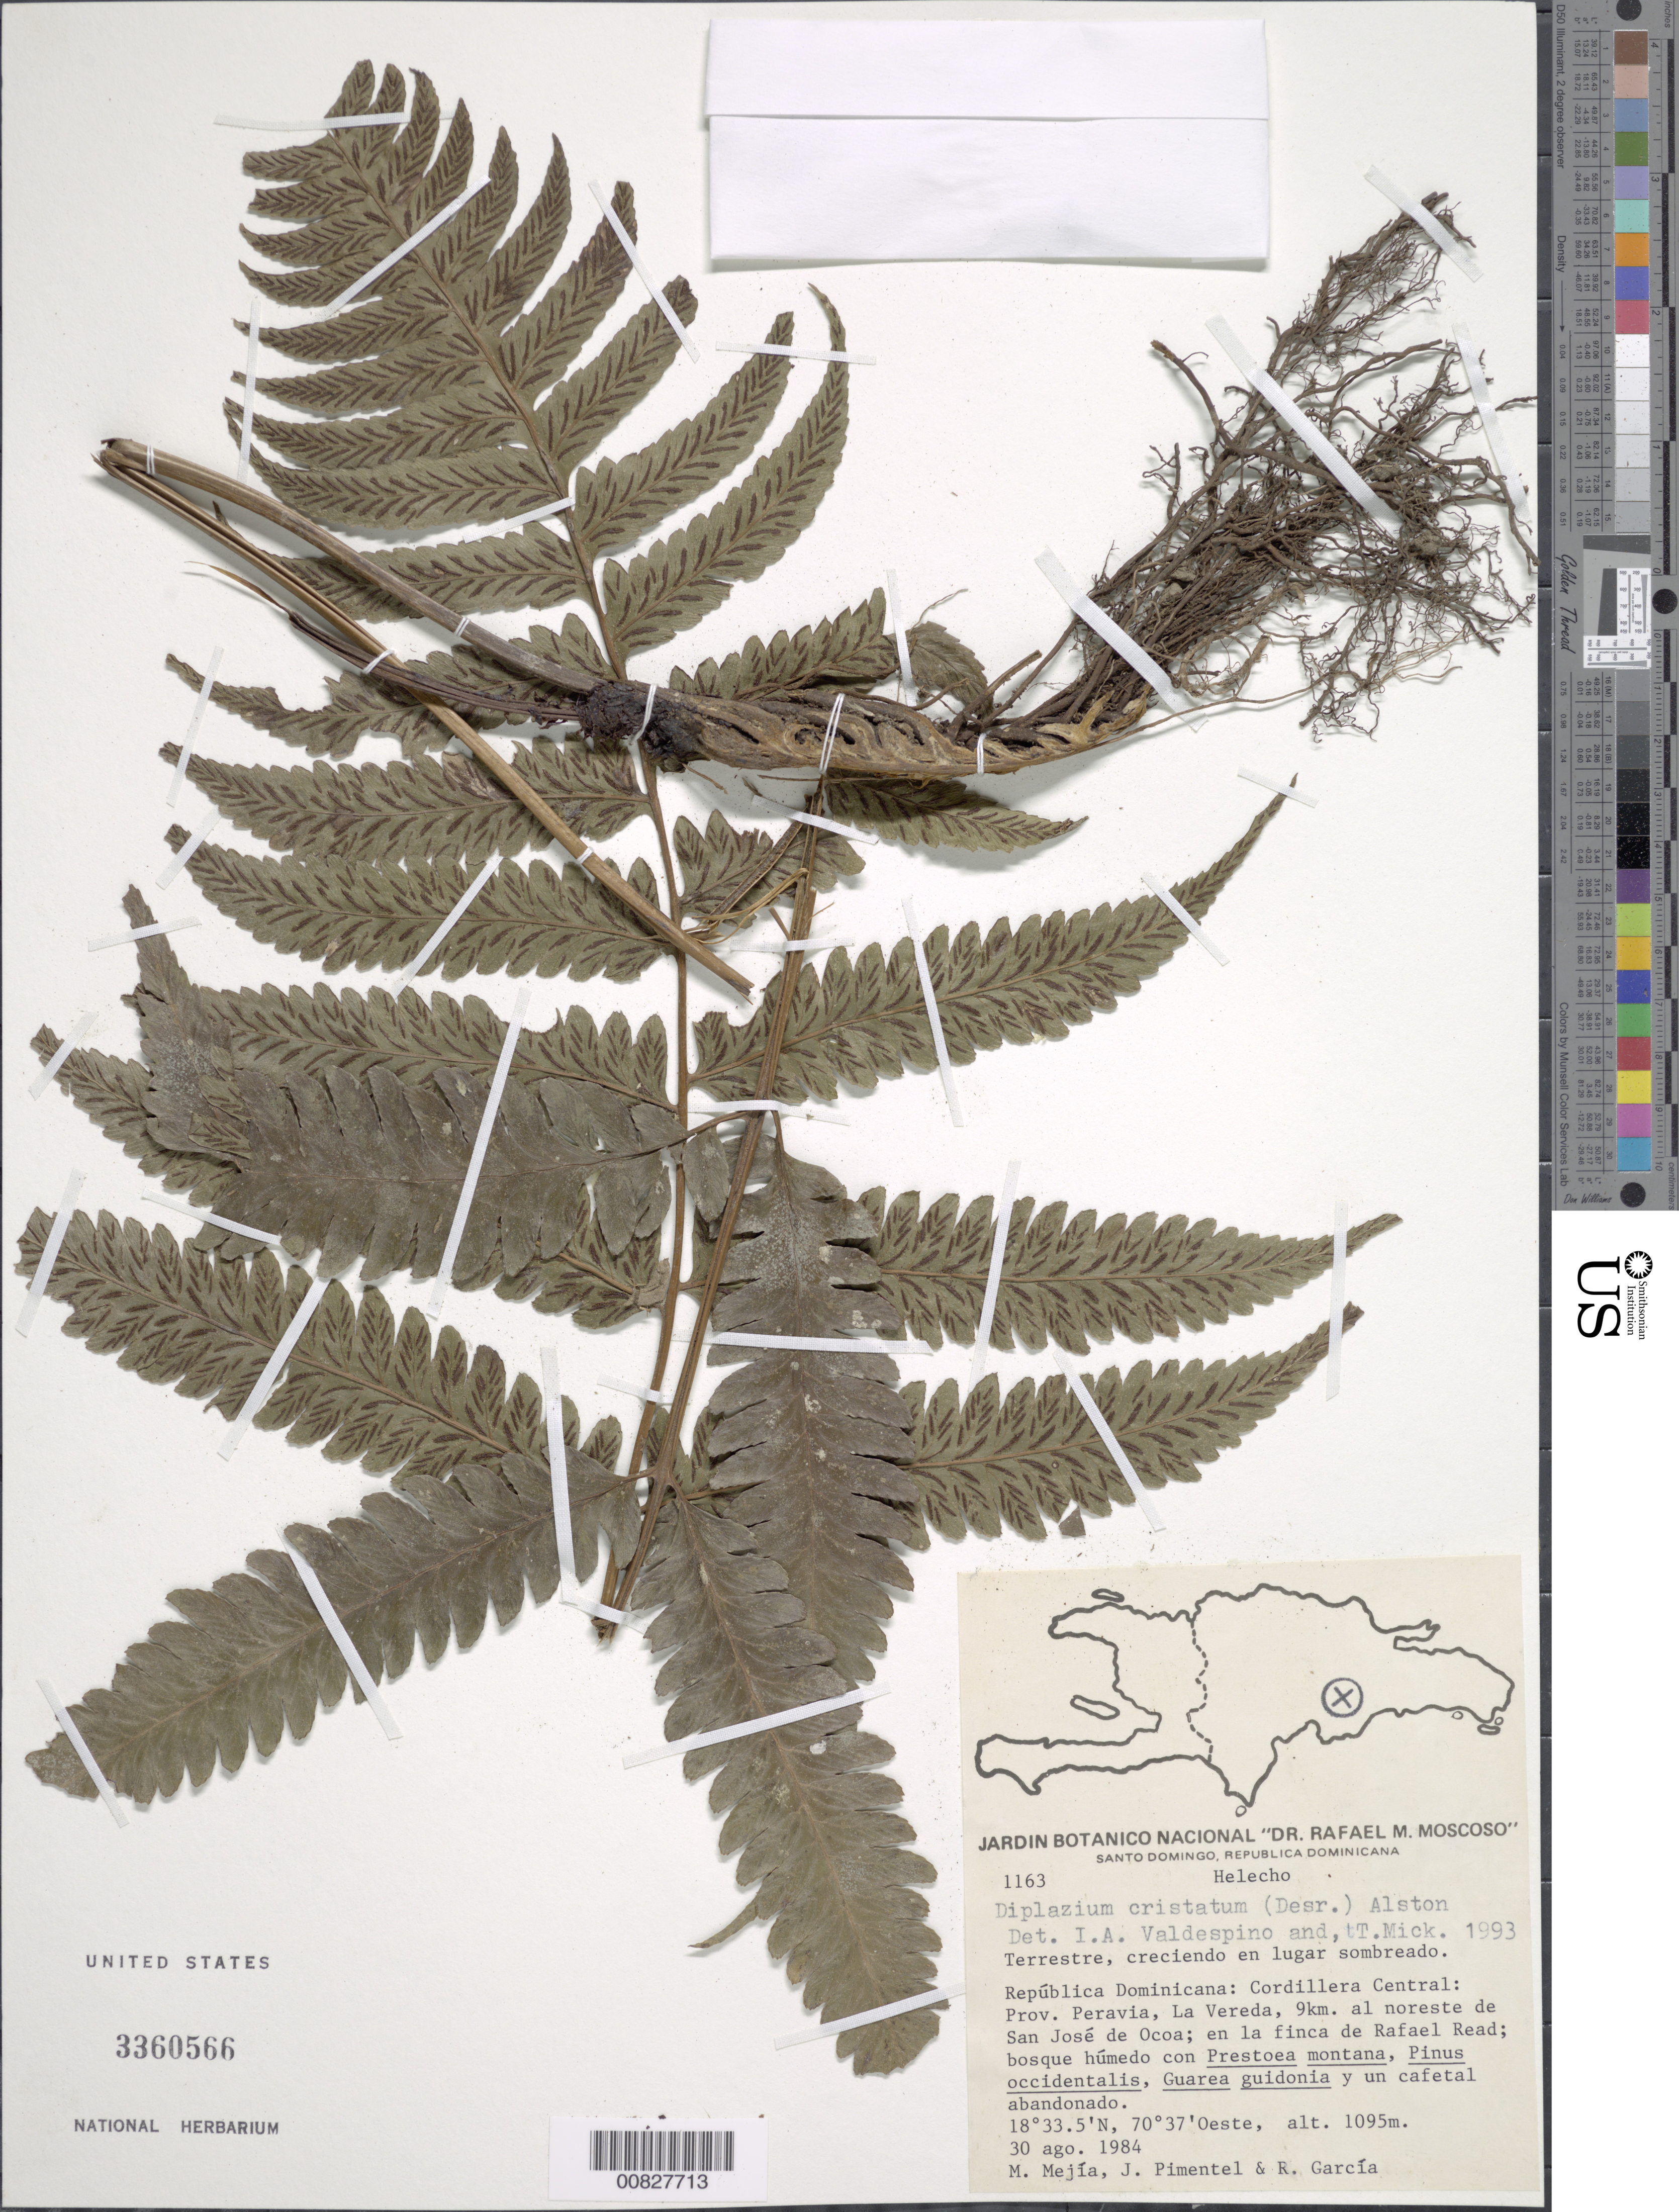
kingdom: Plantae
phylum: Tracheophyta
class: Polypodiopsida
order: Polypodiales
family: Athyriaceae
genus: Diplazium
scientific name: Diplazium cristatum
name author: (Desr.) Alston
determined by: Valdespino, I. A.; Mickel, J. T.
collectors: M. Mejia, J. Pimentel & R. G. García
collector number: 1163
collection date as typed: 30 Aug 1984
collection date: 1984-08-30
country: Dominican Republic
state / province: Peravia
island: Hispaniola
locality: Cordillera Central, La Vereda, 9 km NE de San José de Ocoa, la finca de Rafael Read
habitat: Bosque humedo con Prestoea montana, Pinus occidentalis, Guarea guidonia y un cafetal abandonado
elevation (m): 1095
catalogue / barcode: US 3360566